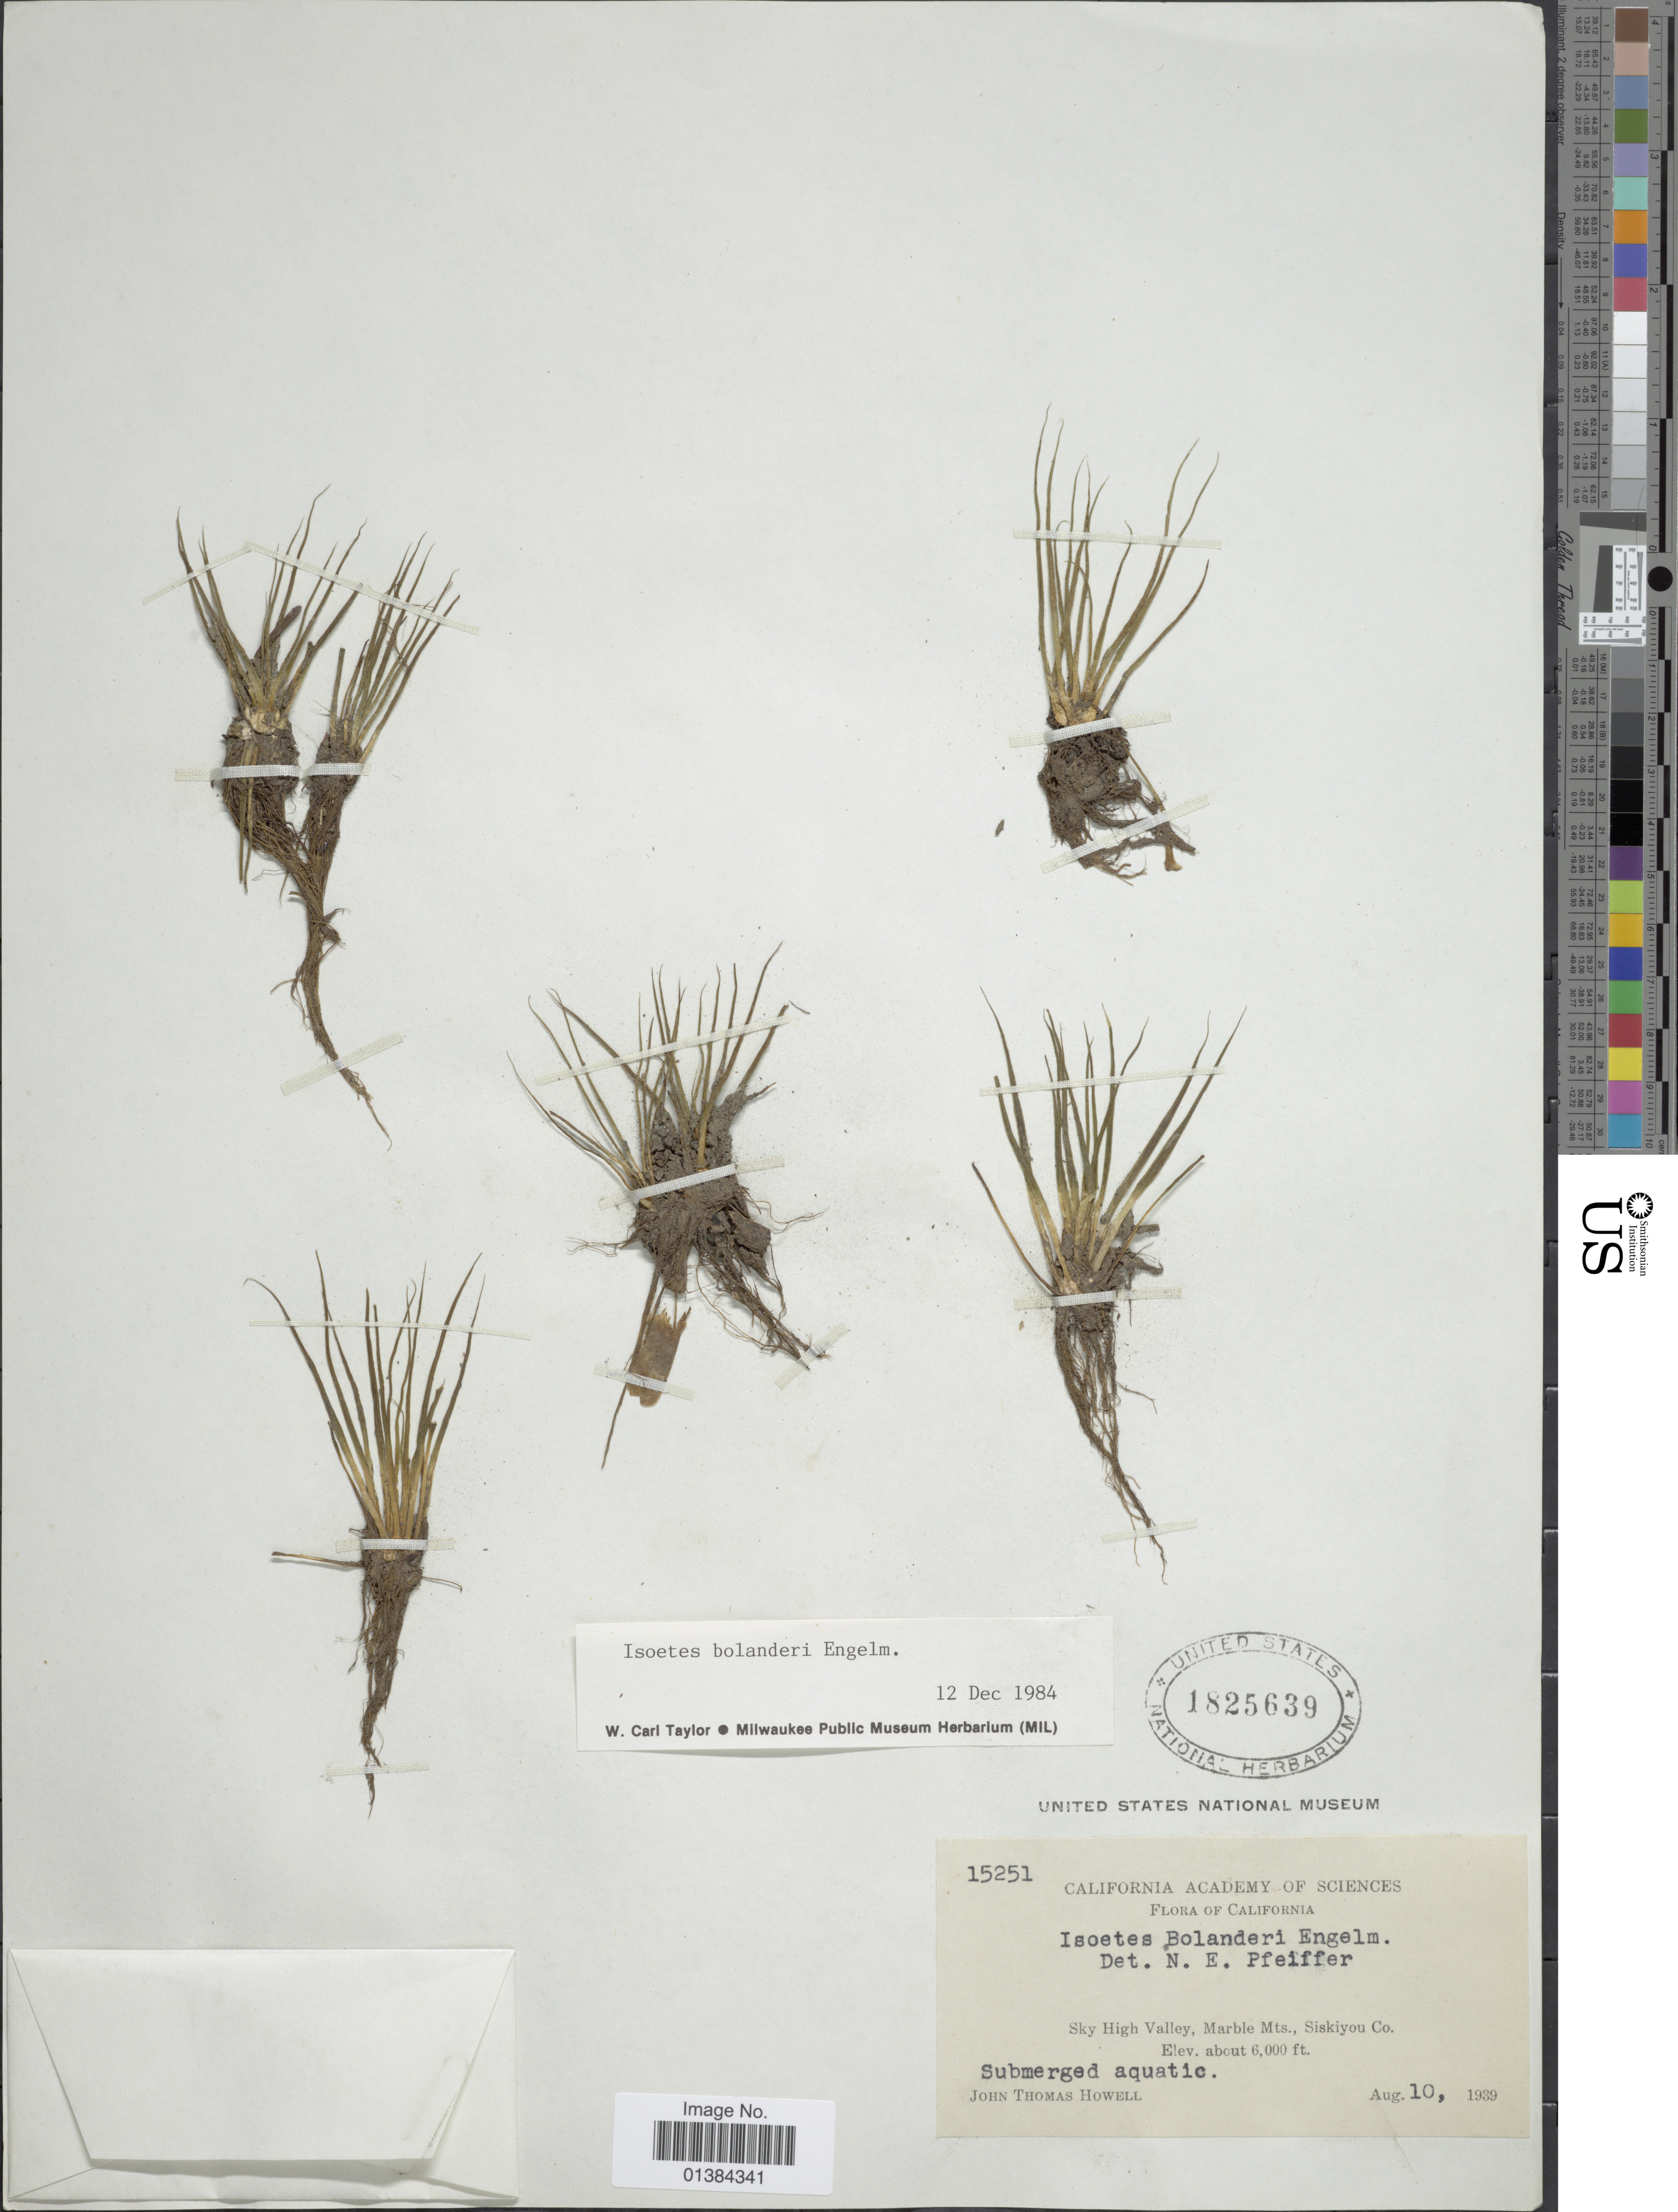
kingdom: Plantae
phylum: Tracheophyta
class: Lycopodiopsida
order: Isoetales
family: Isoetaceae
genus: Isoetes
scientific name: Isoetes bolanderi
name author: Engelm.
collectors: J. T. Howell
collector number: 15251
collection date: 1939-08-10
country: United States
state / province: California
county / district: Siskiyou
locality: Sky High Valley, Marble Mts., Siskiyou Co.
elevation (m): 1829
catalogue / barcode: US 1825639